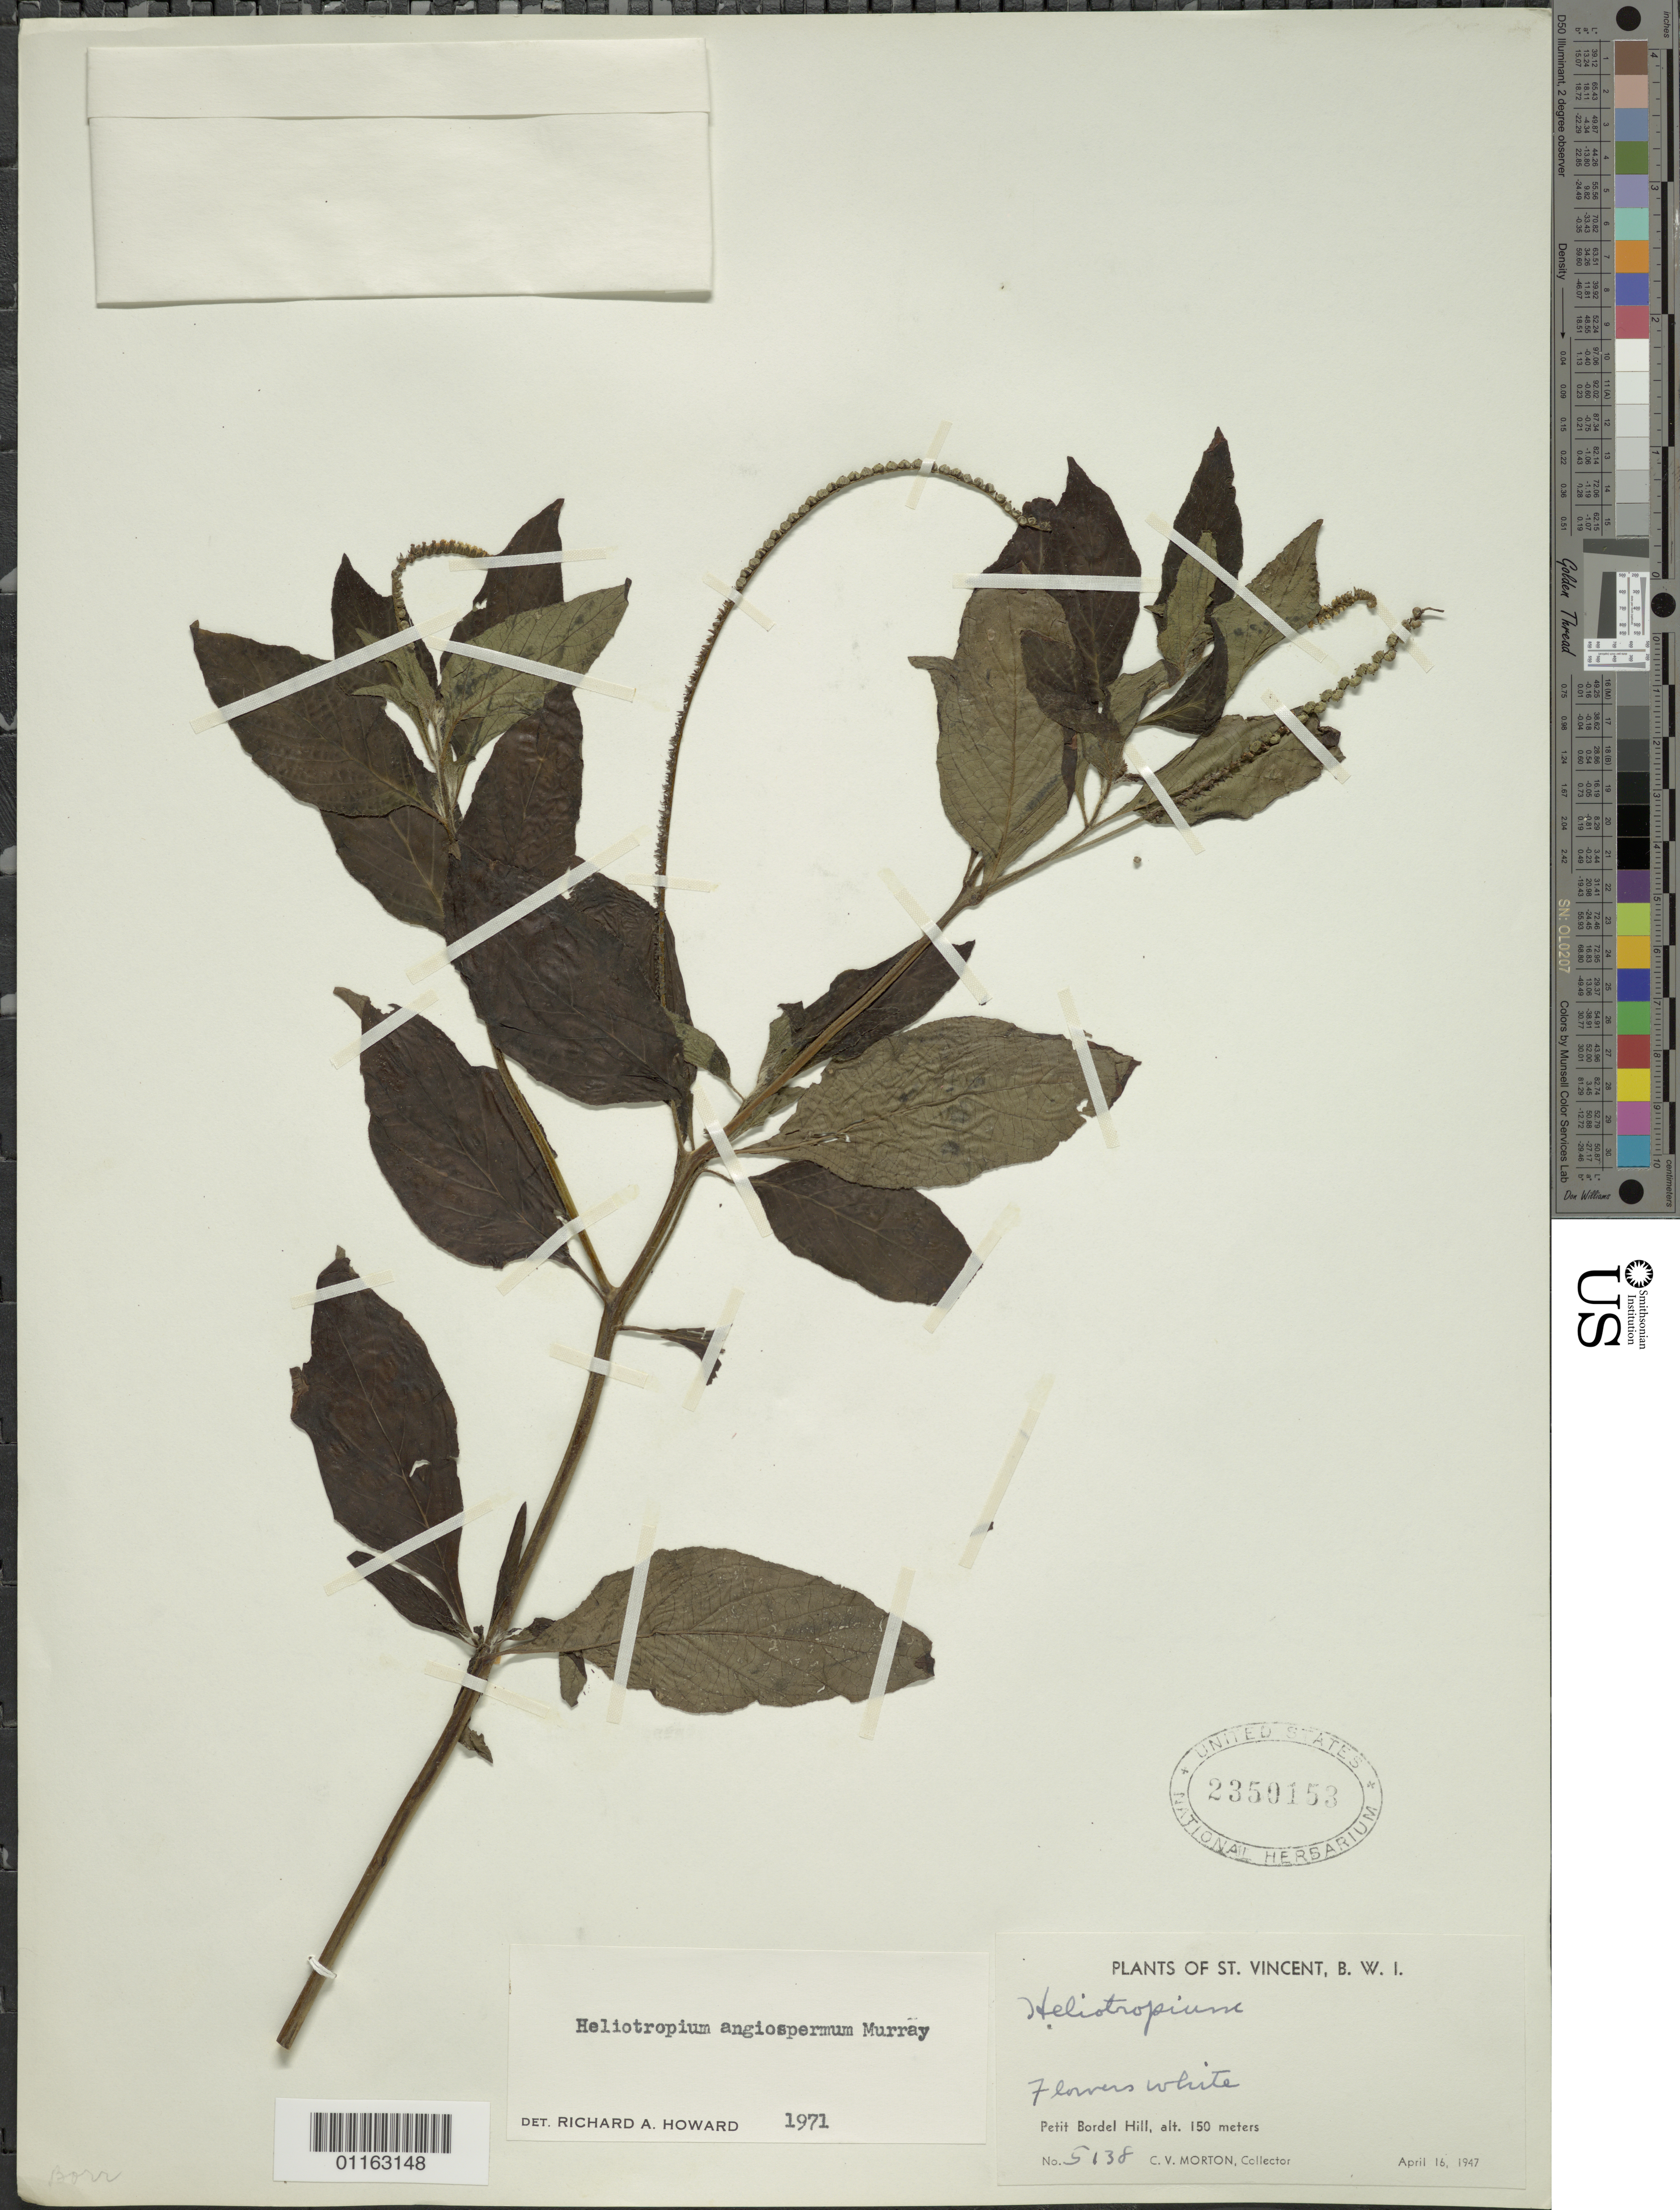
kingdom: Plantae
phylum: Tracheophyta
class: Magnoliopsida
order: Boraginales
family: Heliotropiaceae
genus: Heliotropium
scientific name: Heliotropium angiospermum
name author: Murray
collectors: C. V. Morton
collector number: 5138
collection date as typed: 16 Apr 1947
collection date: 1947-04-16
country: St. Vincent - Grenadines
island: St. Vincent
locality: Petit Bordel Hill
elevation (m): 150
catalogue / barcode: US 2350153